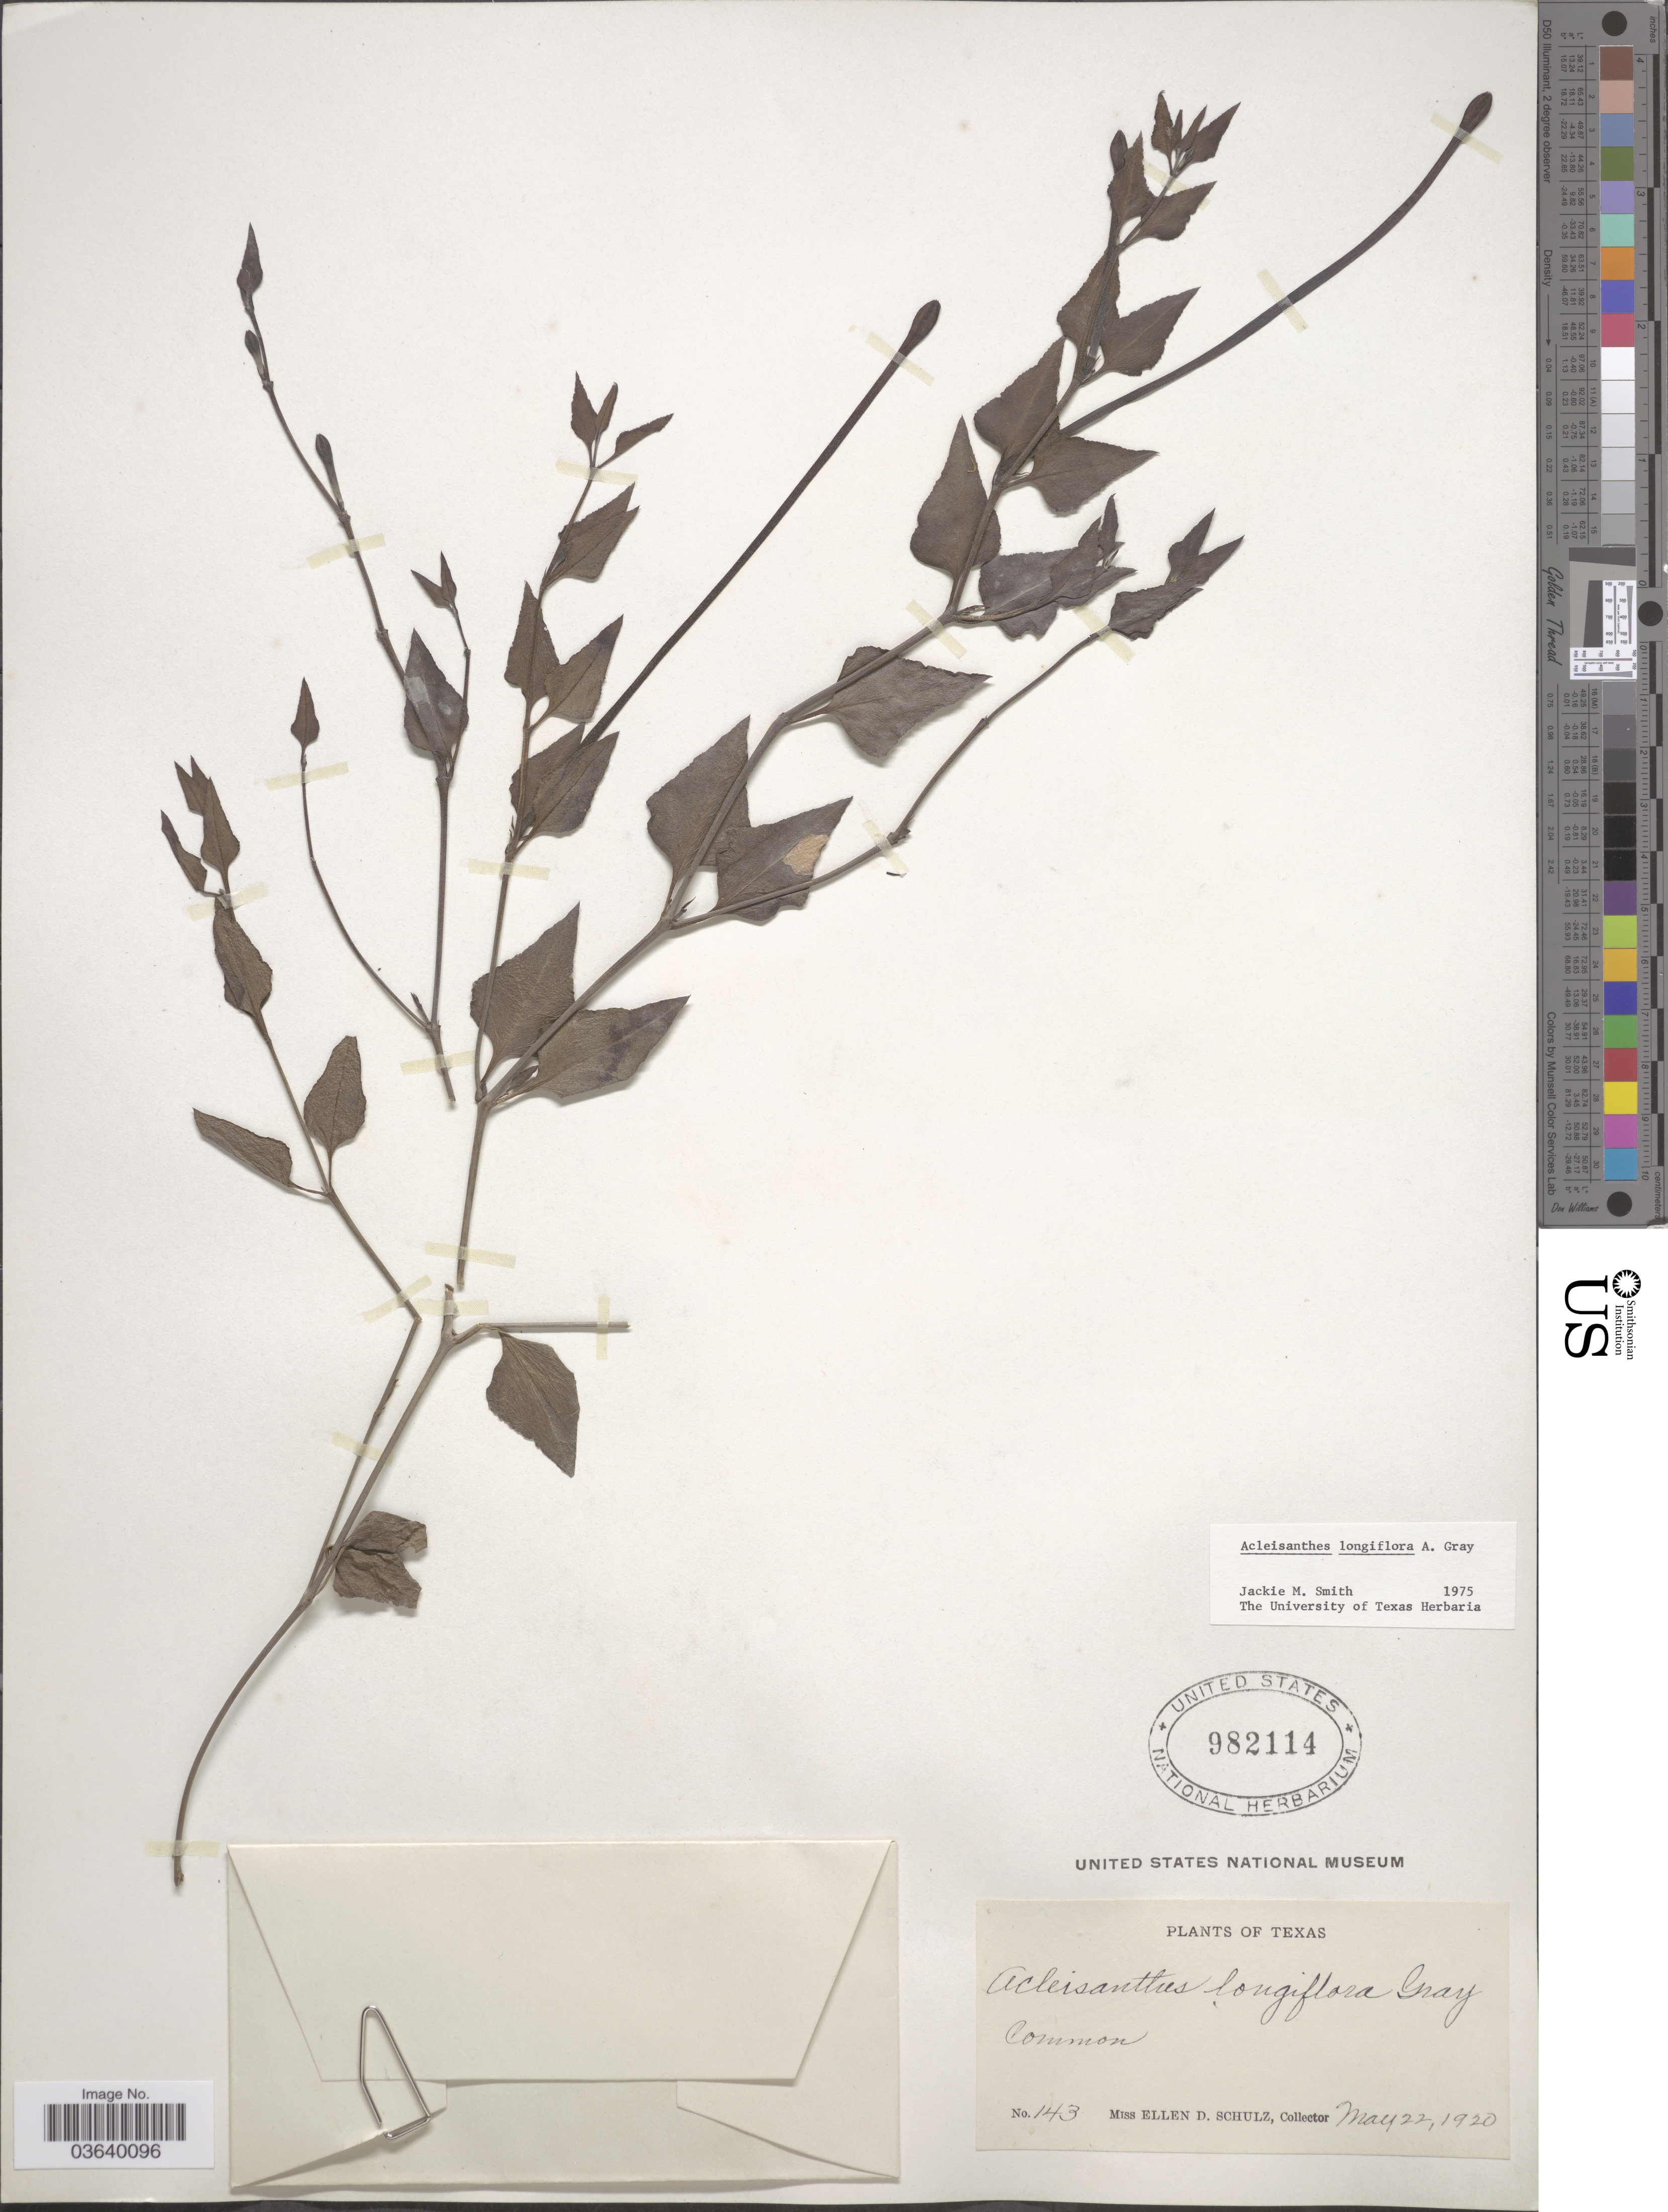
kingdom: Plantae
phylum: Tracheophyta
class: Magnoliopsida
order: Caryophyllales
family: Nyctaginaceae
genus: Acleisanthes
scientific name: Acleisanthes longiflora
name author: A. Gray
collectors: E. D. Schulz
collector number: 143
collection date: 1920-05-22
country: United States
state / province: Texas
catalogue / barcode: US 982114